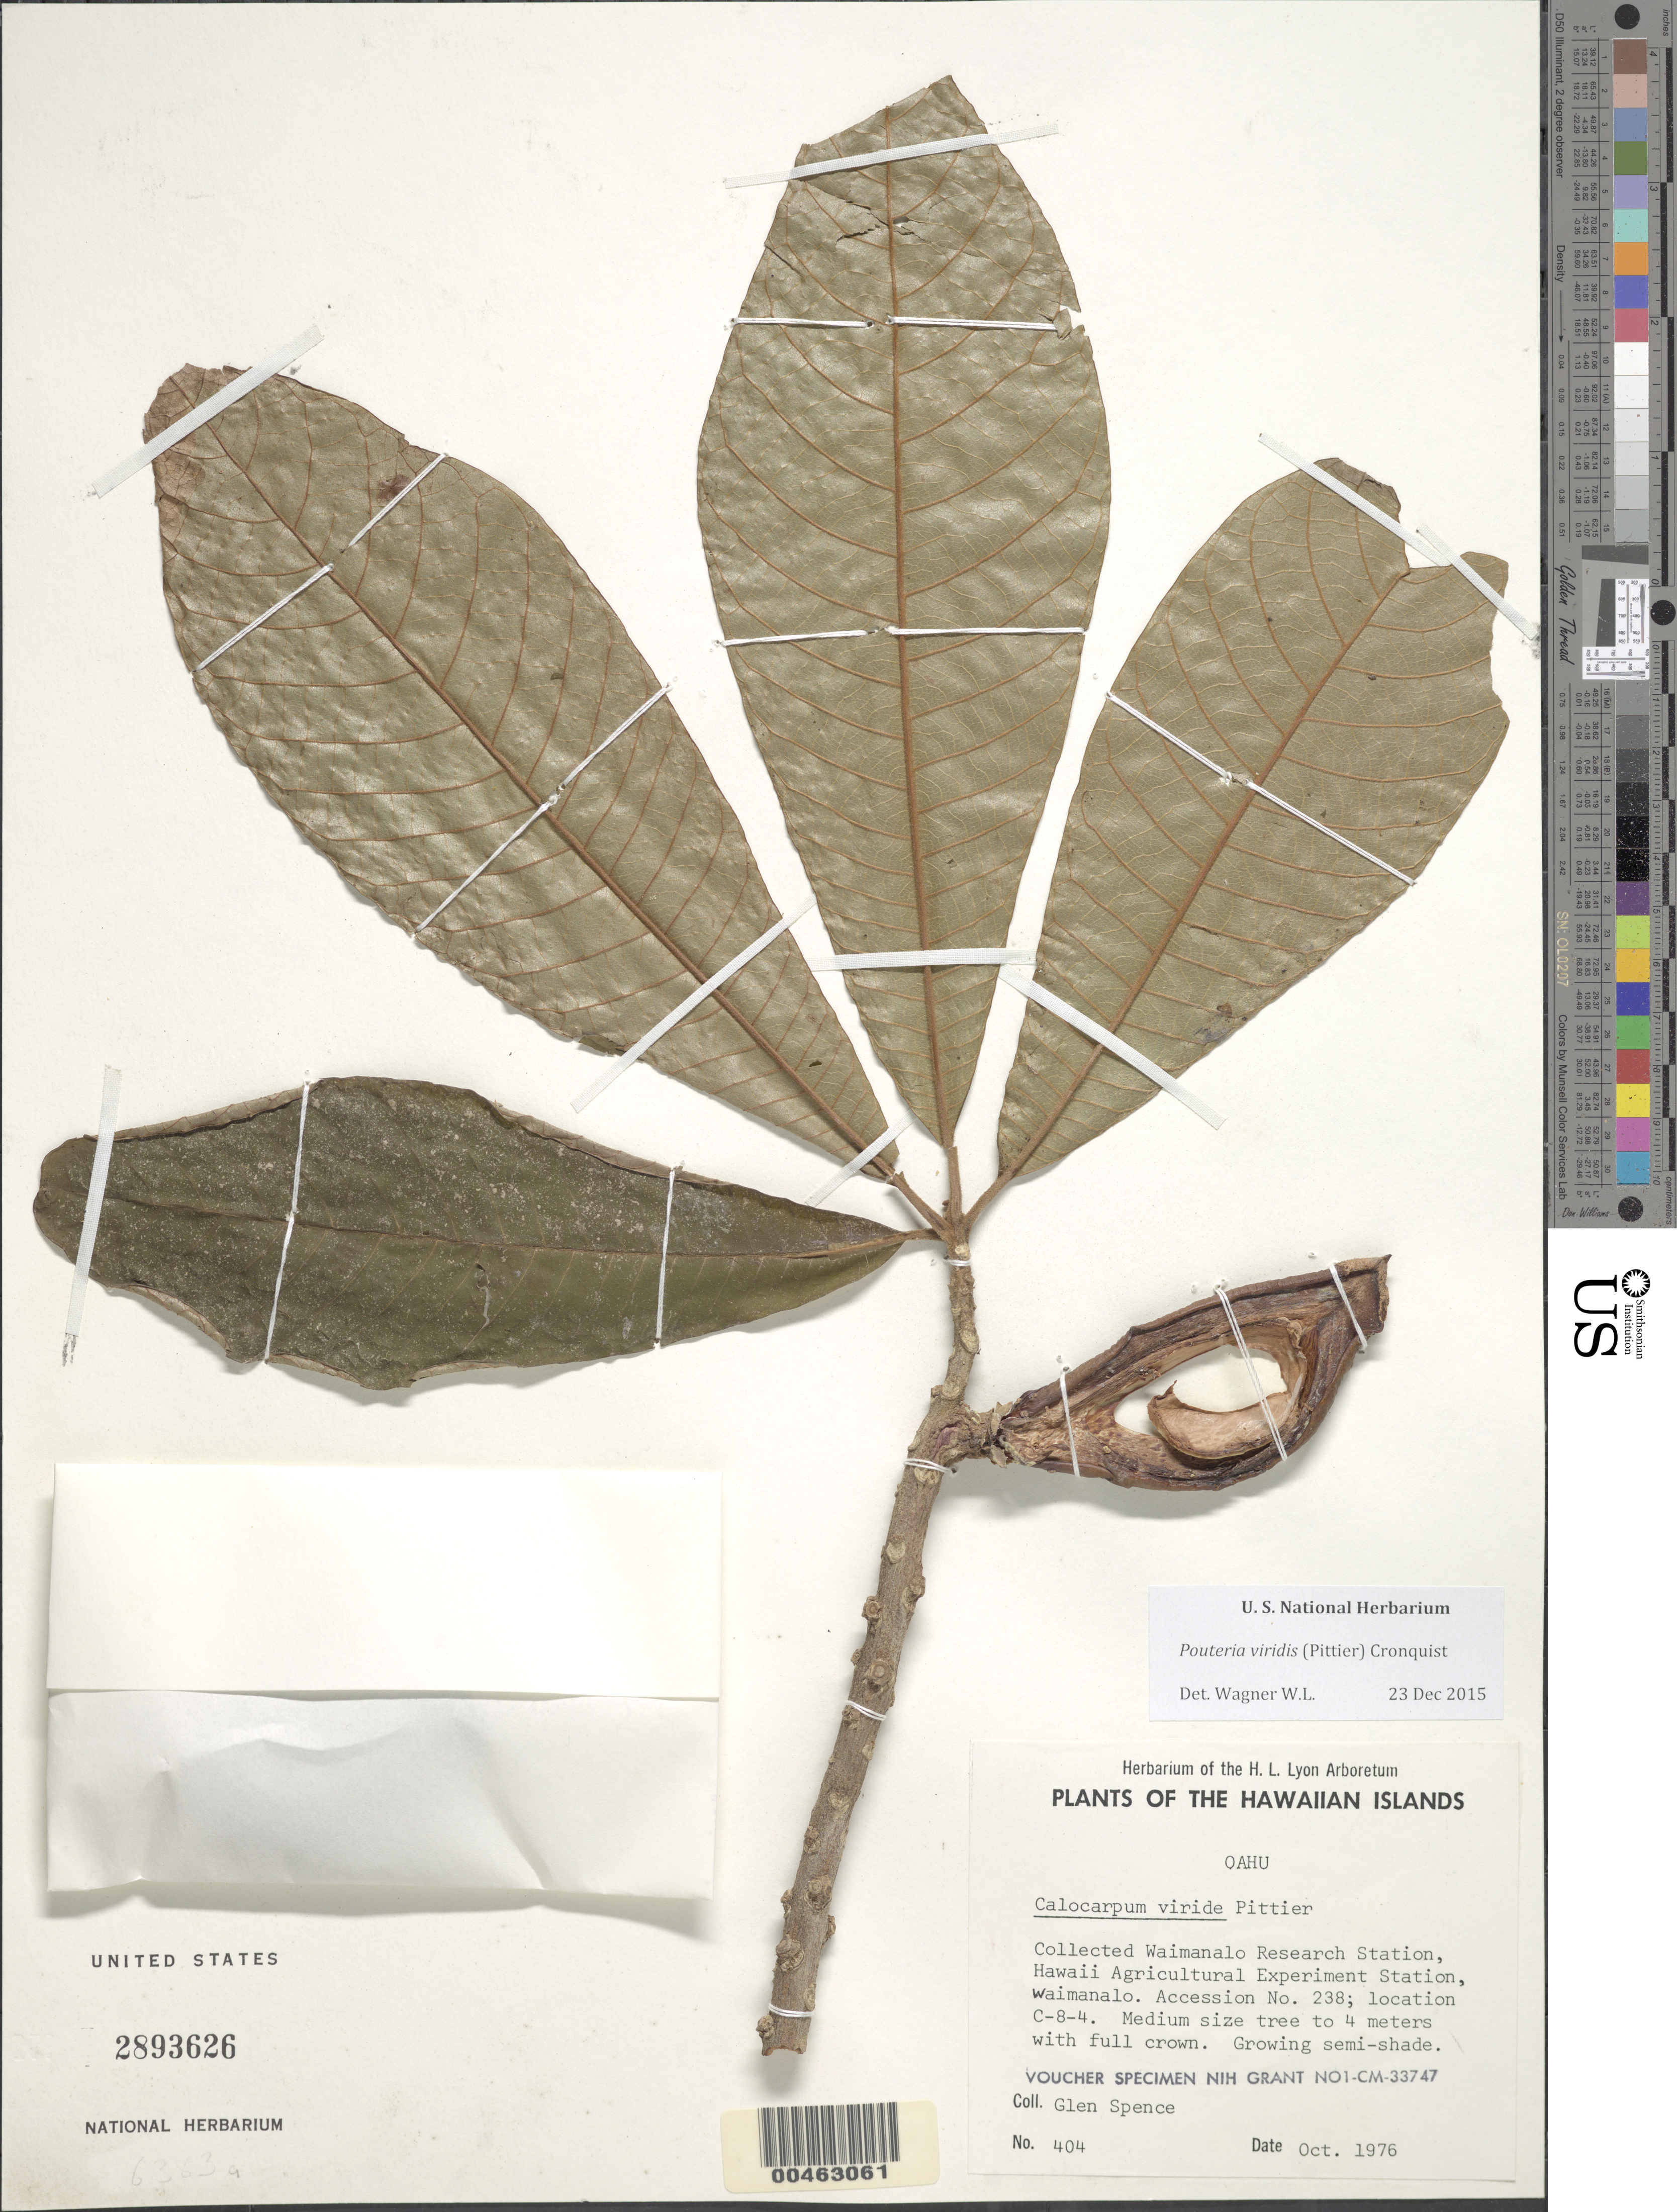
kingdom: Plantae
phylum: Tracheophyta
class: Magnoliopsida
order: Ericales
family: Sapotaceae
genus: Pouteria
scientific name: Pouteria viridis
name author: (Pittier) Cronq.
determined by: Wagner, W. L., (BOT), Smithsonian Institution - National Museum of Natural History (UNITED STATES)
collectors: G. Spence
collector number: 404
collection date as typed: Oct 1976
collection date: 1976-10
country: United States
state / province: Hawaii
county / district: Honolulu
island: Oahu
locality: Waimanalo Research Station, Hawaii Agricultural Exp. Station, Waimanalo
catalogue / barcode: US 2893626